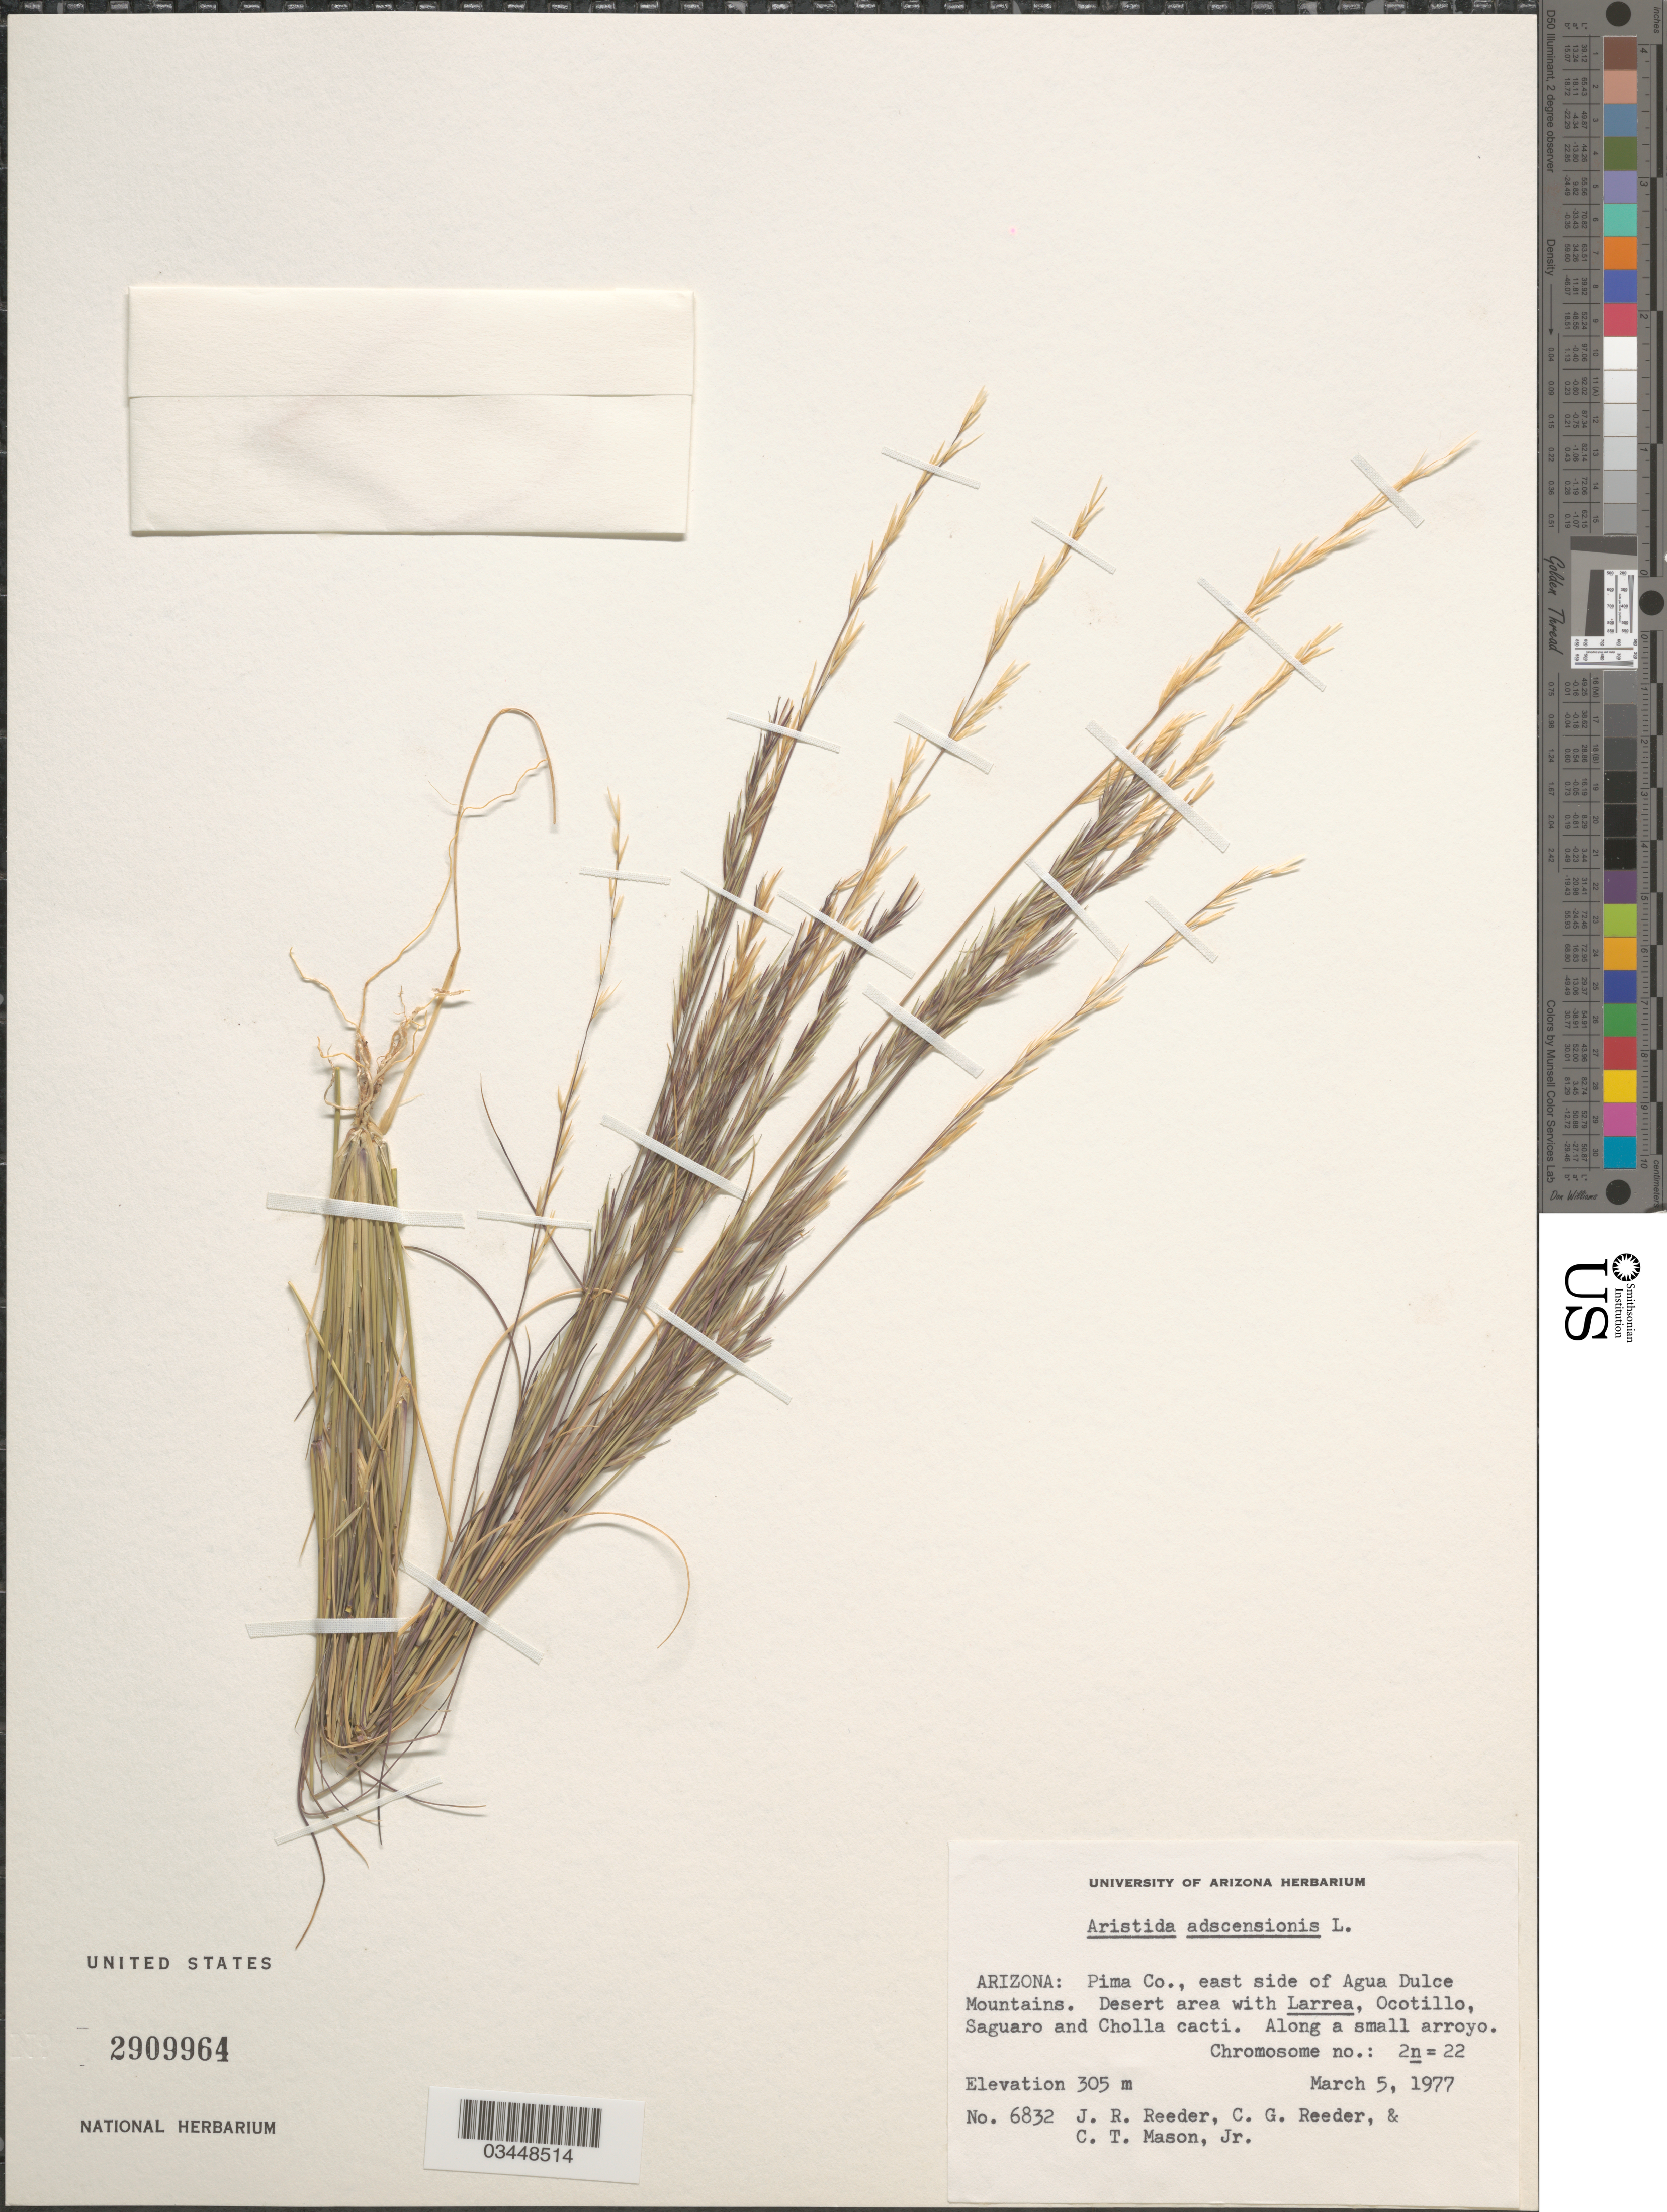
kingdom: Plantae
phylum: Tracheophyta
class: Liliopsida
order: Poales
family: Poaceae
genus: Aristida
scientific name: Aristida adscensionis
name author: L.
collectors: J. R. Reeder, C. G. Reeder & C. Mason Jr.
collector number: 6832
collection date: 1977-03-05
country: United States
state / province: Arizona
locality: Pima Co., east side of Agua Dulce Mountains.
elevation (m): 305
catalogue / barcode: US 2909964